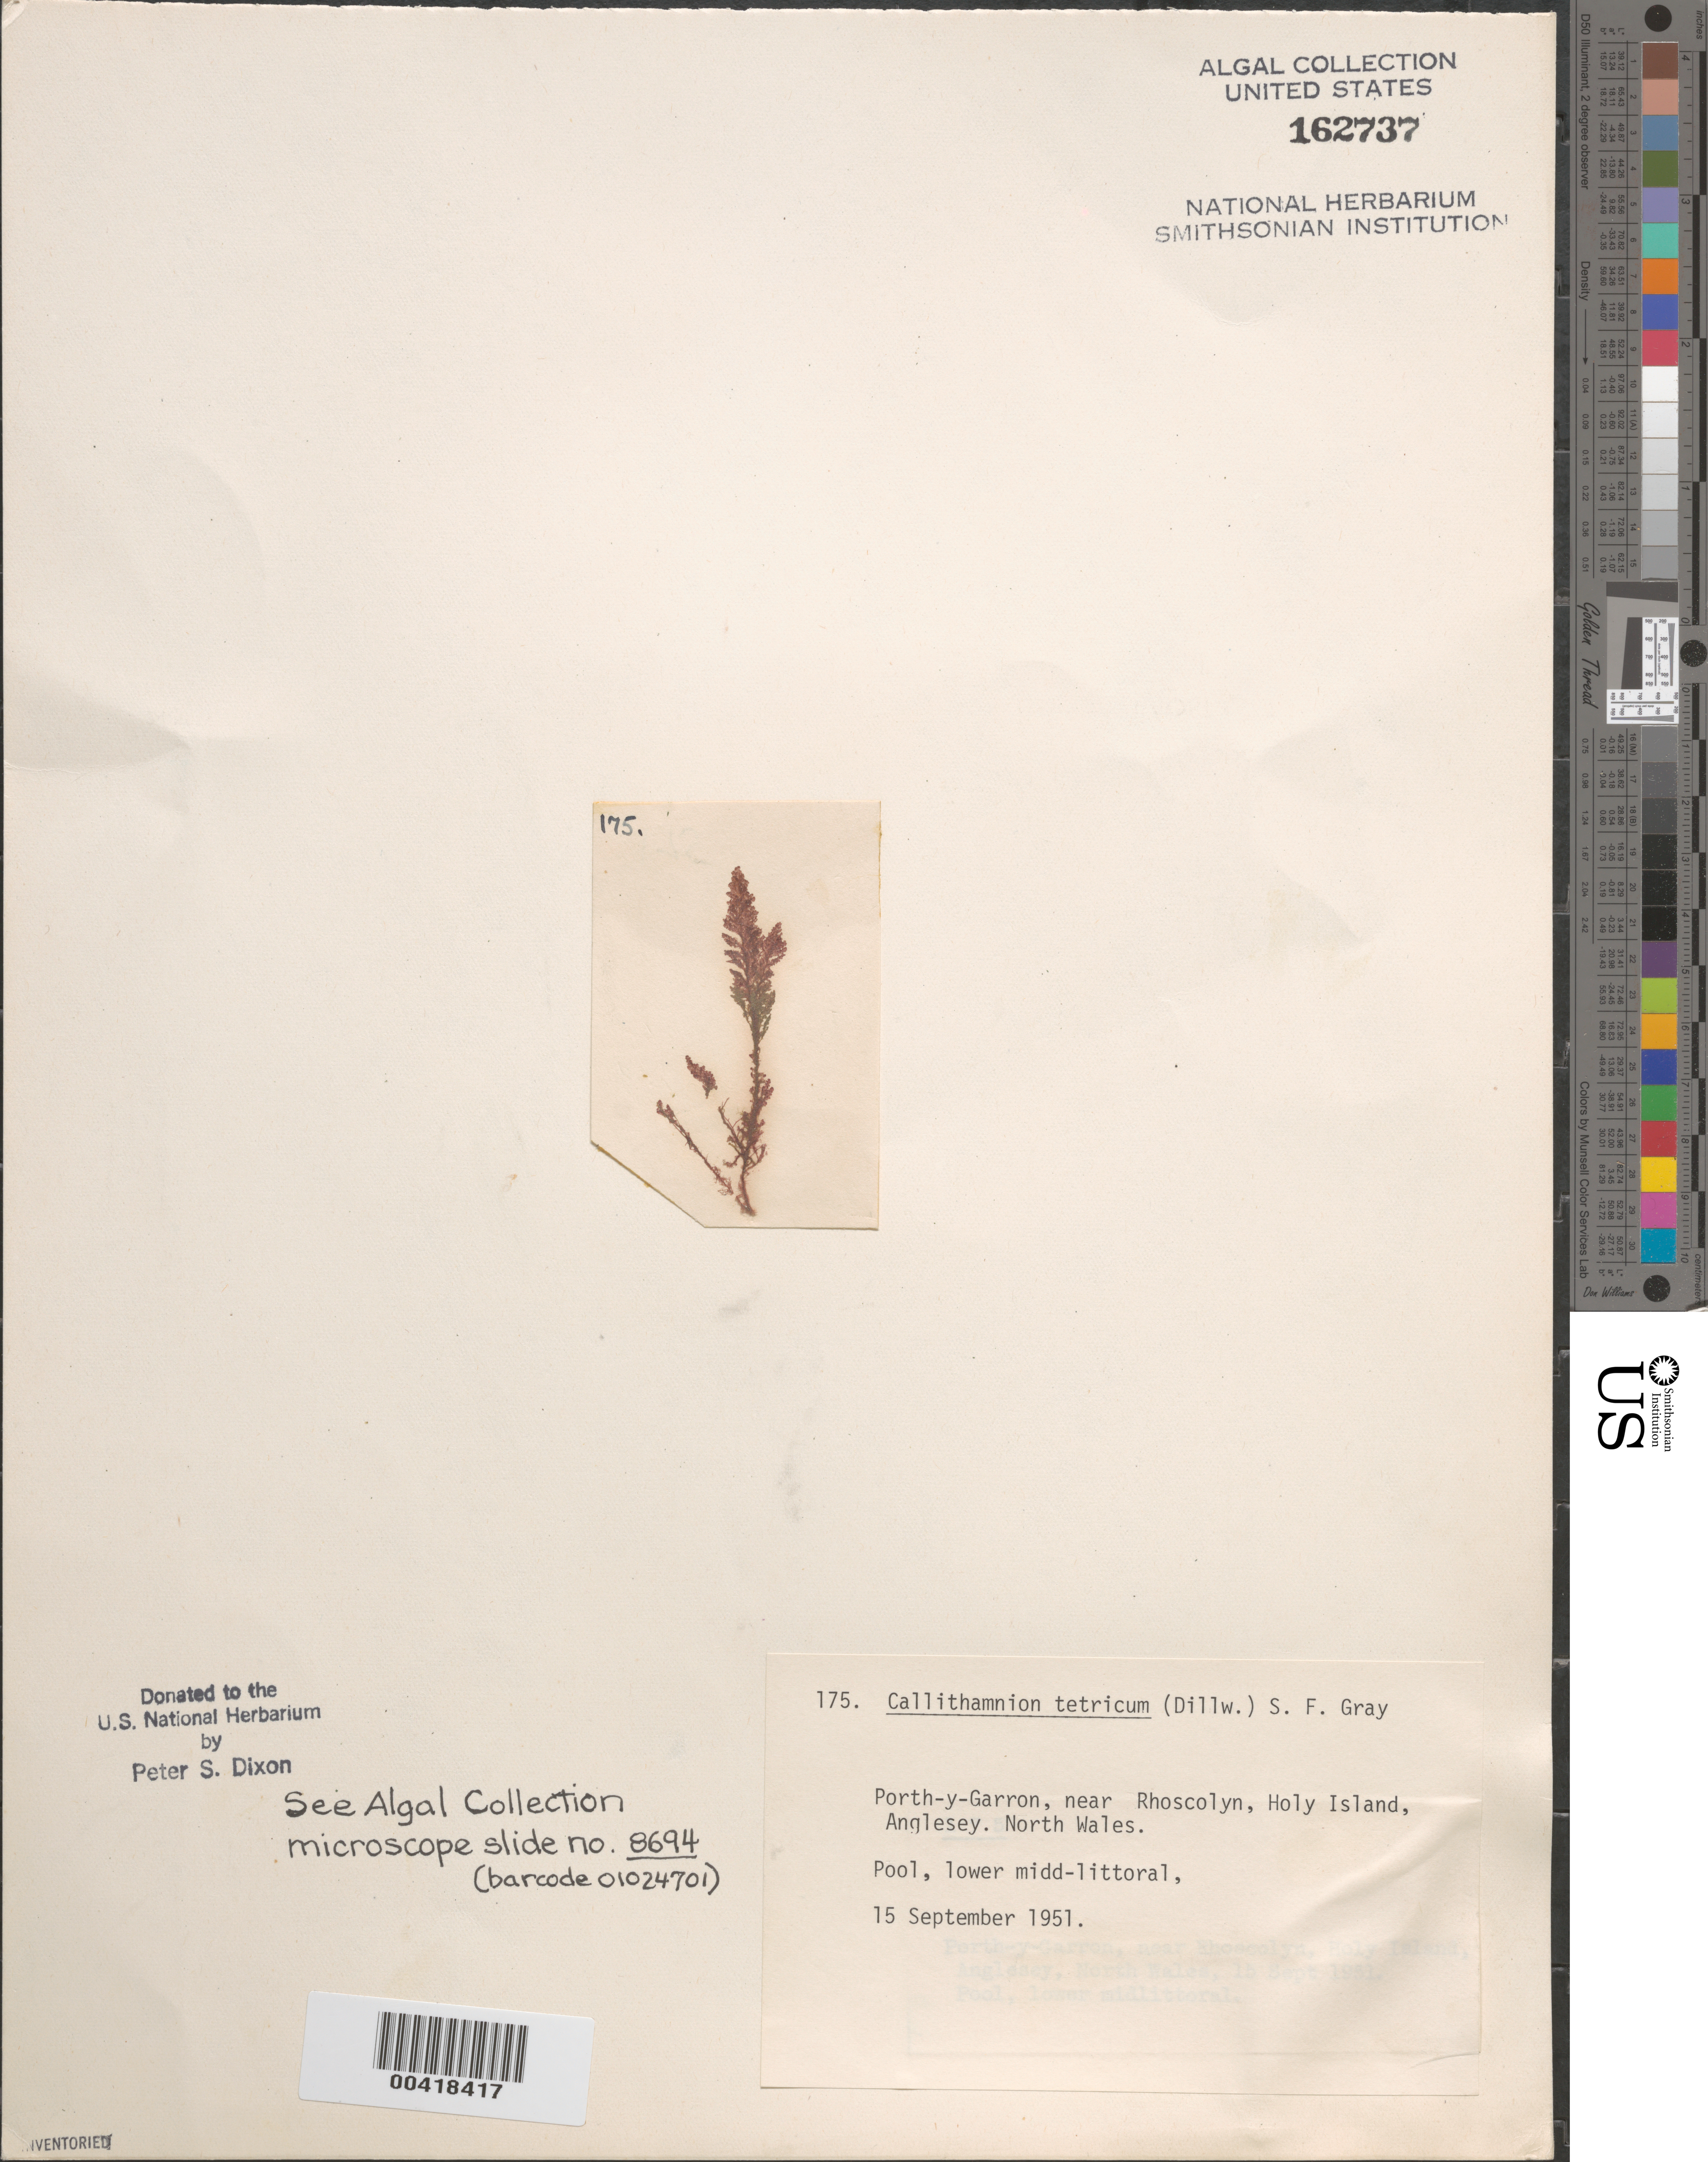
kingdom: Plantae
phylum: Rhodophyta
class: Florideophyceae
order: Ceramiales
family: Callithamniaceae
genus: Callithamnion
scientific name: Callithamnion tetricum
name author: (Dillwyn) S.F. Gray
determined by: Dixon, P. S.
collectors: P. S. Dixon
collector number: PSD 175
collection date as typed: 15 Sep 1951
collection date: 1951-09-15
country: United Kingdom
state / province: Wales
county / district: Gwynedd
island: Anglesey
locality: Porth-y-Garron, near Rhoscolyn, Holy Island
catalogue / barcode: US 162737